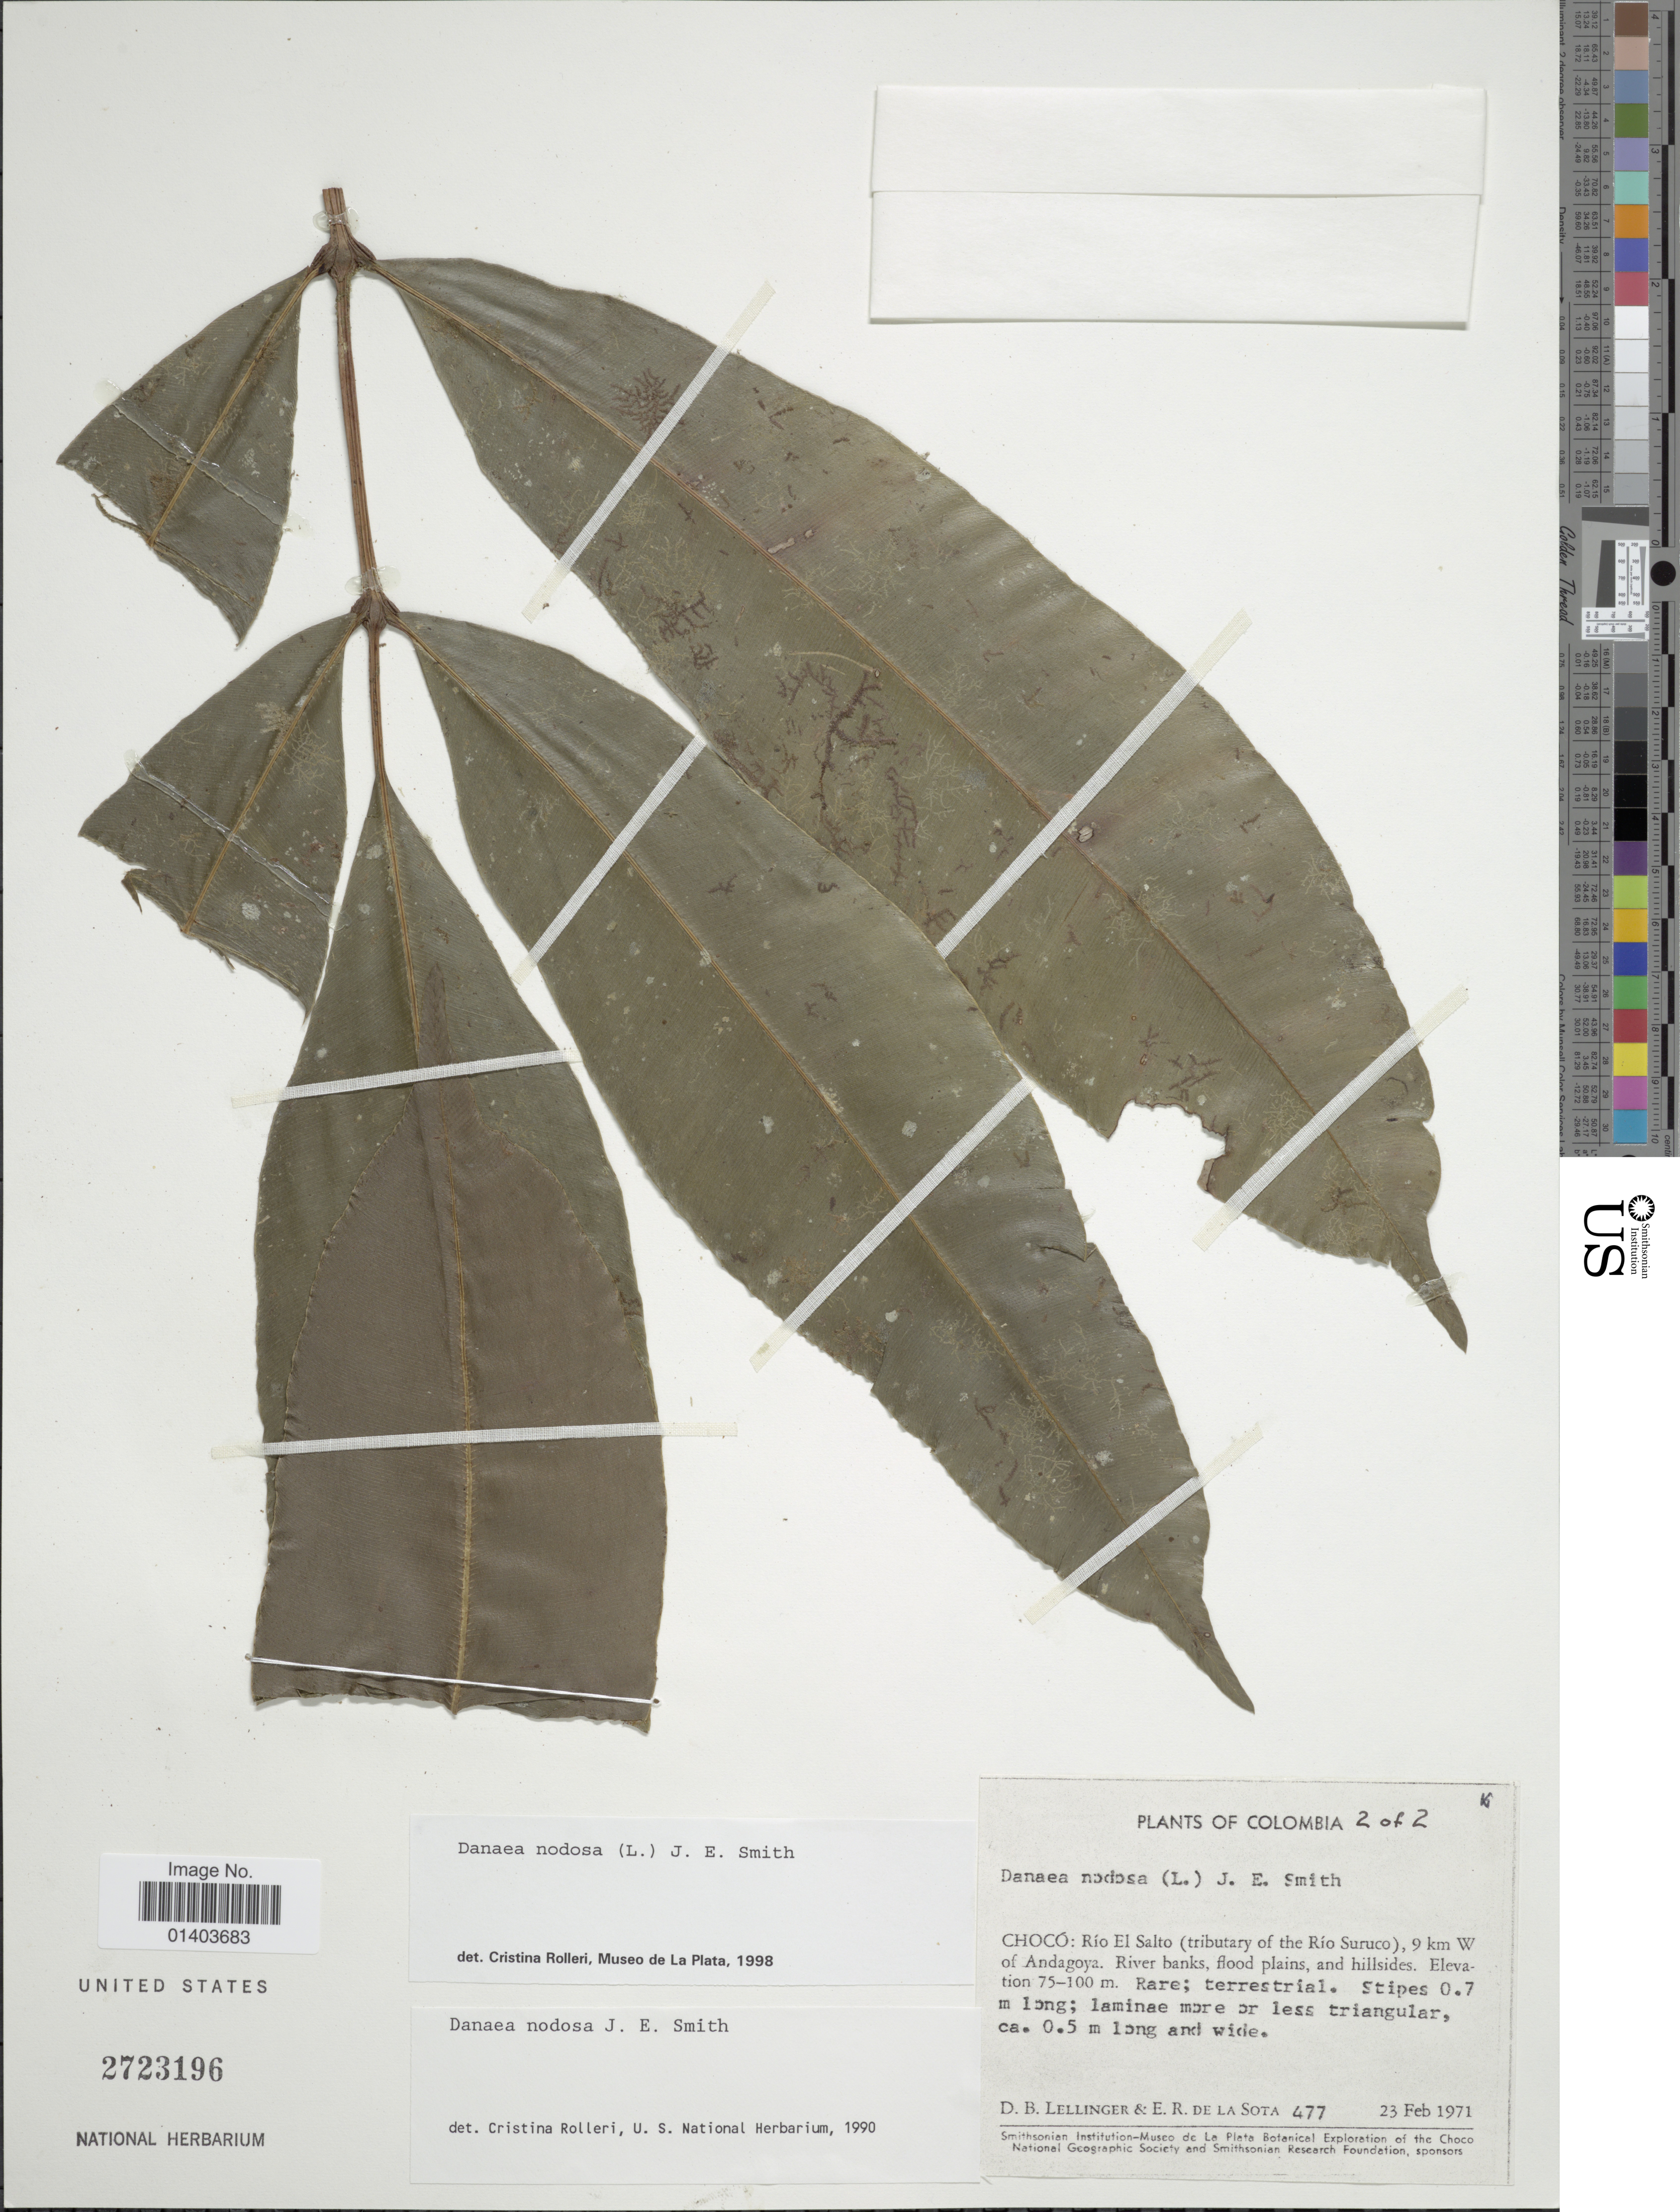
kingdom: Plantae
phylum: Tracheophyta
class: Polypodiopsida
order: Marattiales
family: Marattiaceae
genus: Danaea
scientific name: Danaea nodosa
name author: (L.) Sm.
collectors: D. B. Lellinger & E. R. de la Sota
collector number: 477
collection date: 1971-02-23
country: Colombia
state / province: Chocó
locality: Río EL Salto (tributary of the Rio Suruco), 9 km W of Andagoya. River banks, flood plains, and hillsdies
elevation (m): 75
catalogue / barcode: US 2723196